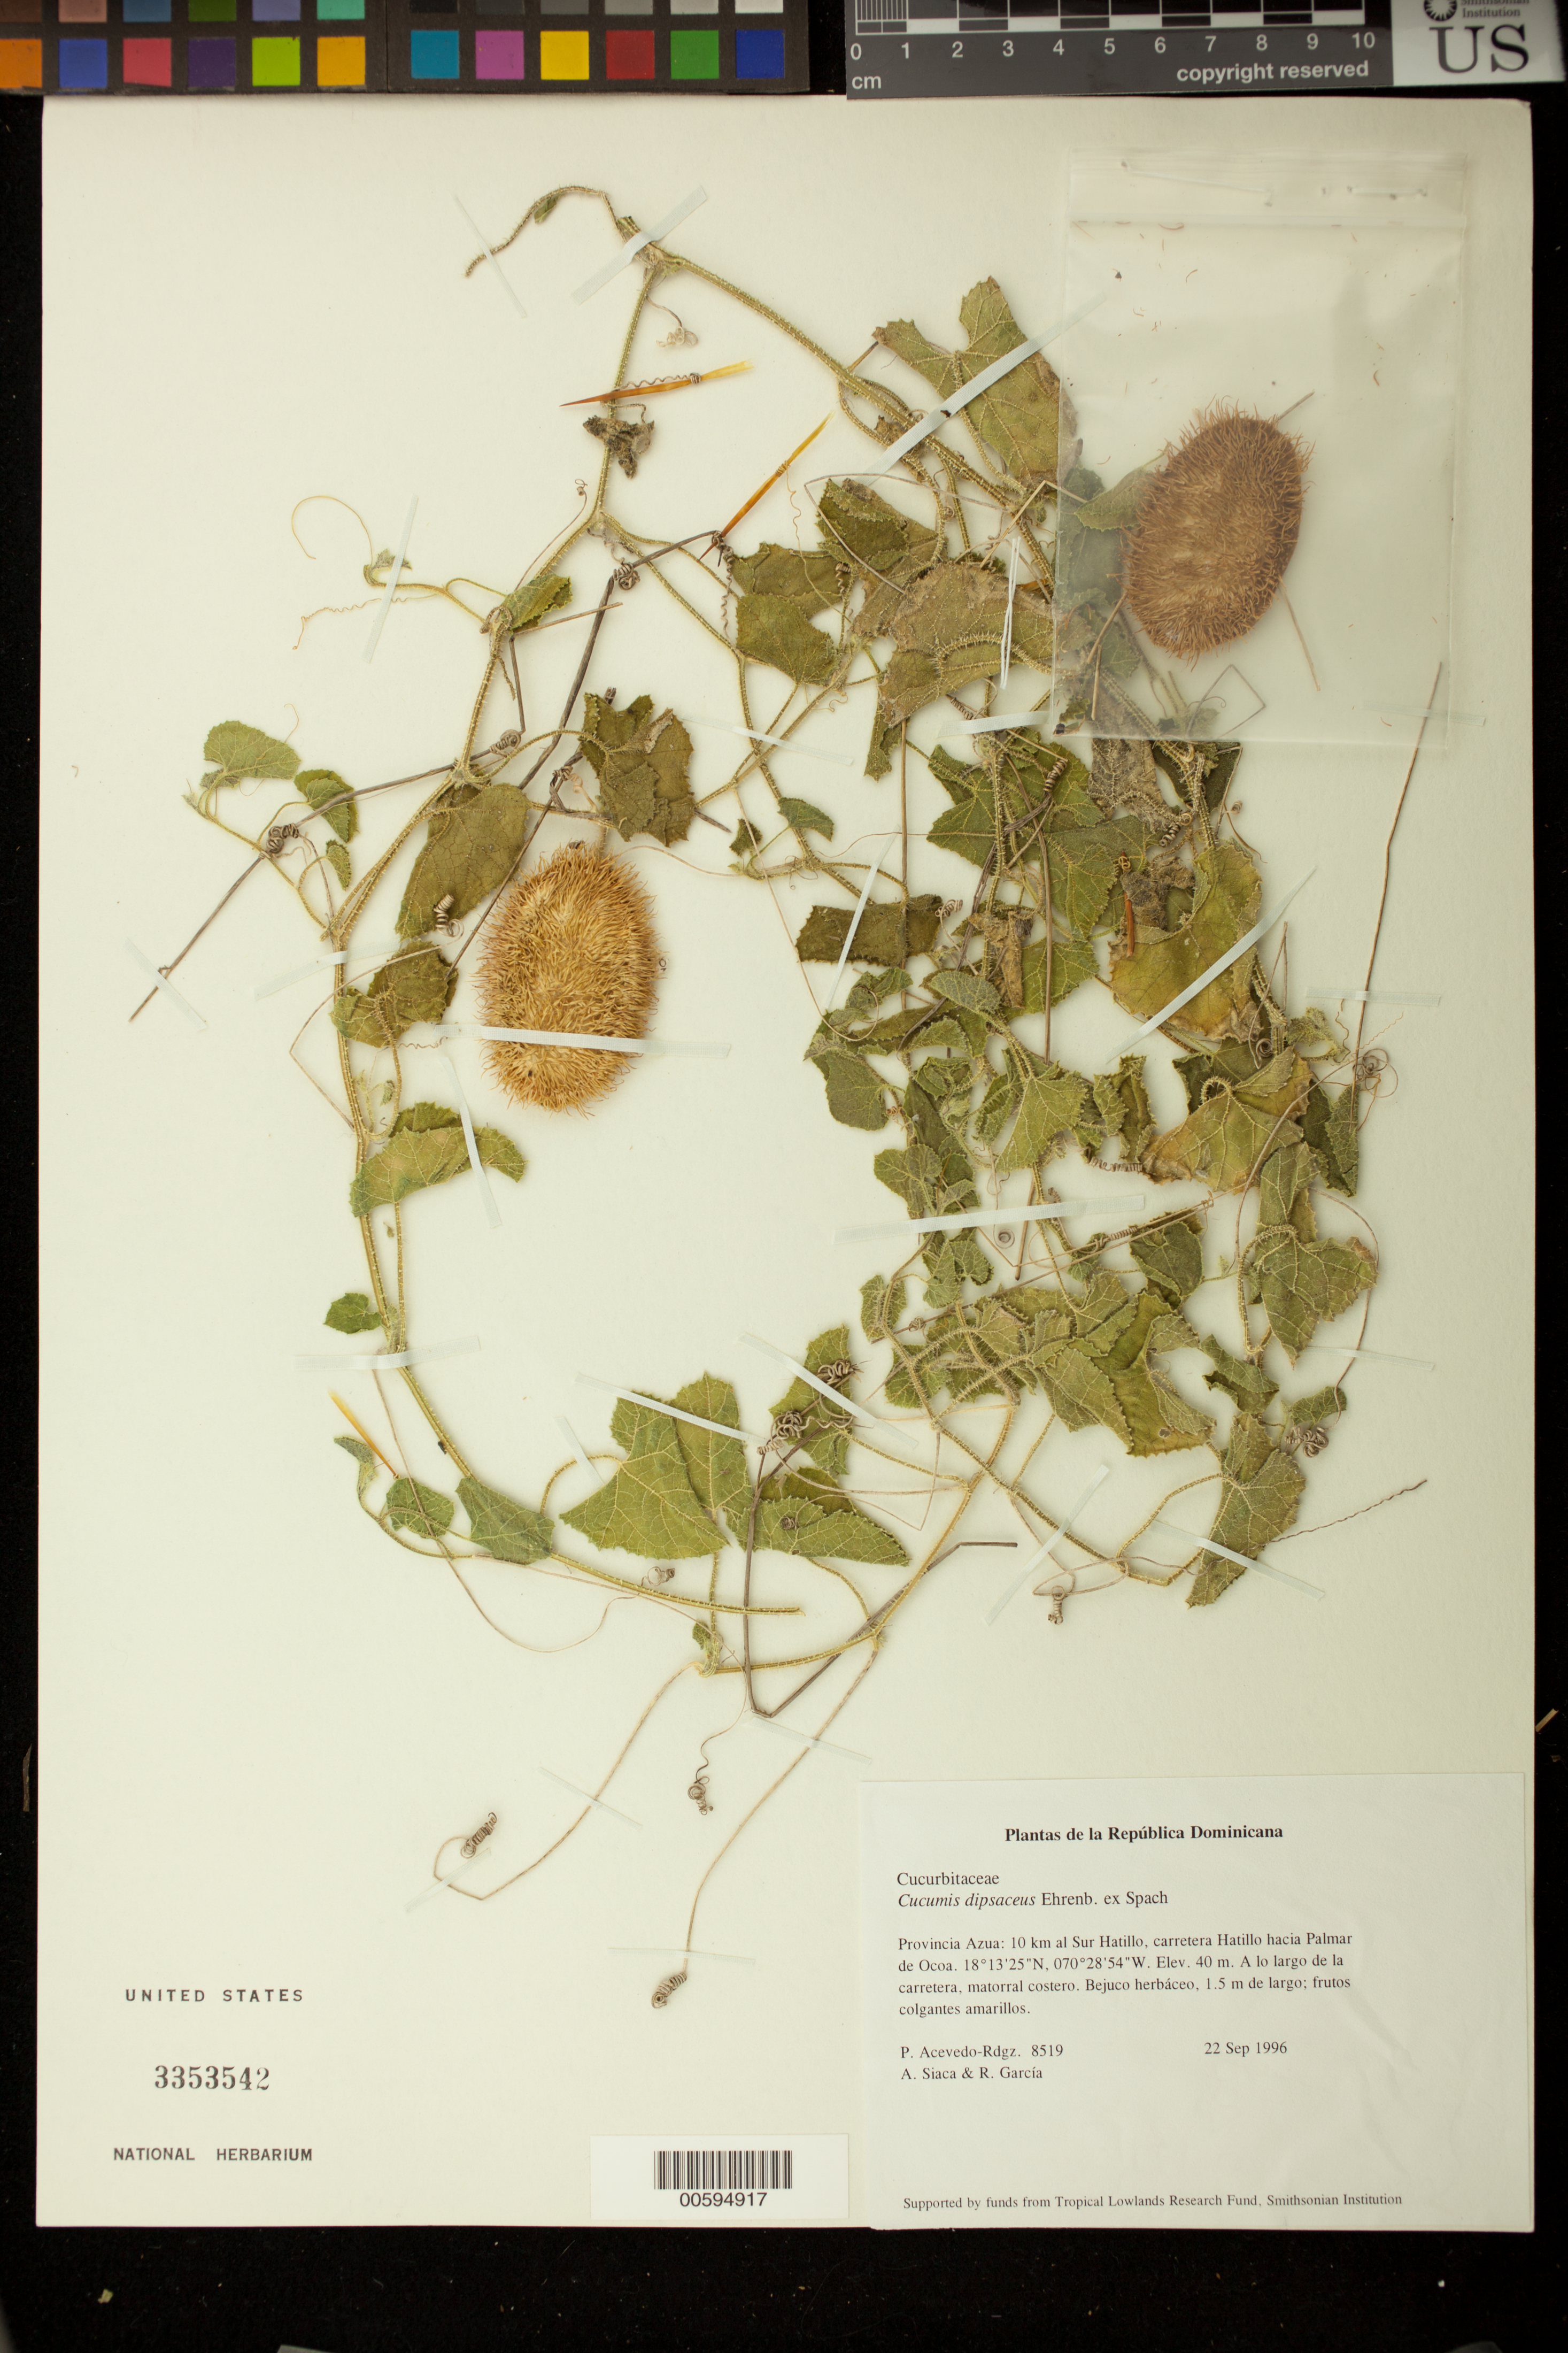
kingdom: Plantae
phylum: Tracheophyta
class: Magnoliopsida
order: Cucurbitales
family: Cucurbitaceae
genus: Cucumis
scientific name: Cucumis dipsaceus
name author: Ehrenb. ex Spach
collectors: P. Acevedo-Rodr.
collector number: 8519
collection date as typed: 22 Sep 1996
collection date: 1996-09-22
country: Dominican Republic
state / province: Azua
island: Hispaniola Island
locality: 10 km al Sur Hatillo, carretera Hatillo hacia Palmar de Ocoa.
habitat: A lo largo de la carretera, matorral costero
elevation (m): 40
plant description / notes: K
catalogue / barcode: US 3353542